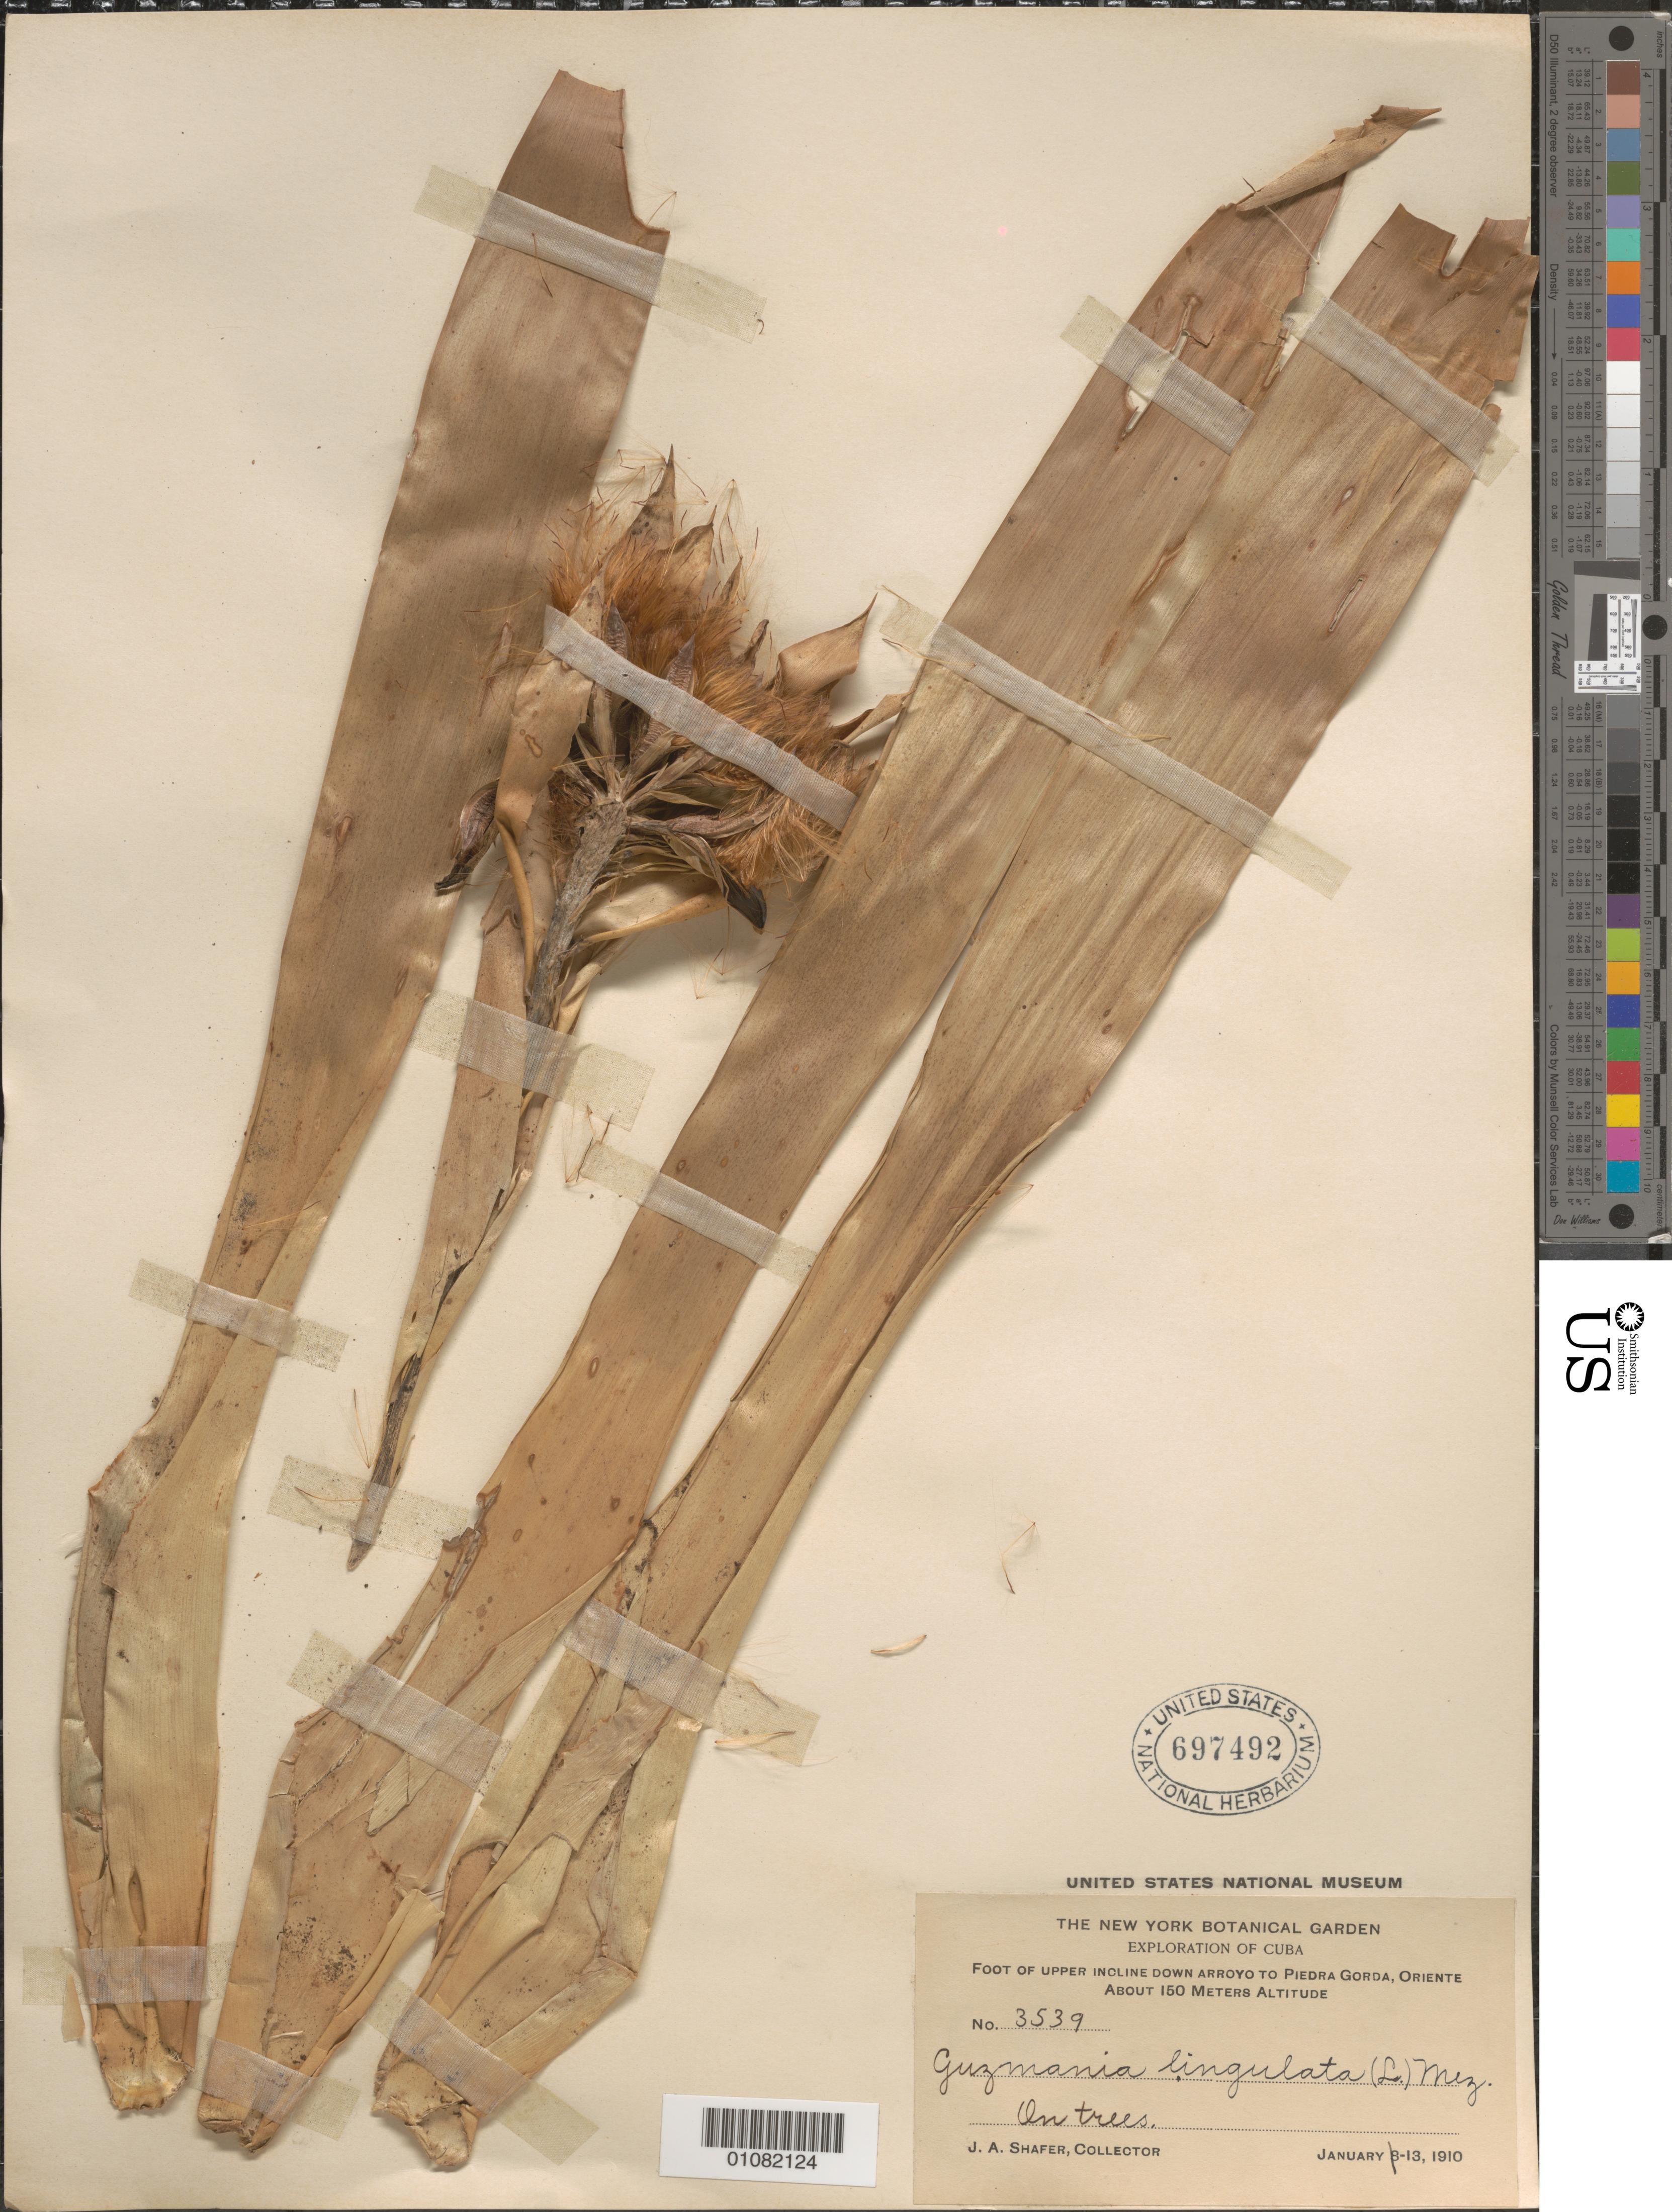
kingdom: Plantae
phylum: Tracheophyta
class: Liliopsida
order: Poales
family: Bromeliaceae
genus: Guzmania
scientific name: Guzmania lingulata var. lingulata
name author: (L.) Mez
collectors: J. A. Shafer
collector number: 3539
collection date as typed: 13 Jan 1910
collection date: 1910-01-13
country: Cuba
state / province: Holguín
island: Cuba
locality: Foot of upper incline down Arroyo to Piedra Gorda, Oriente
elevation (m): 150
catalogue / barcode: US 697492